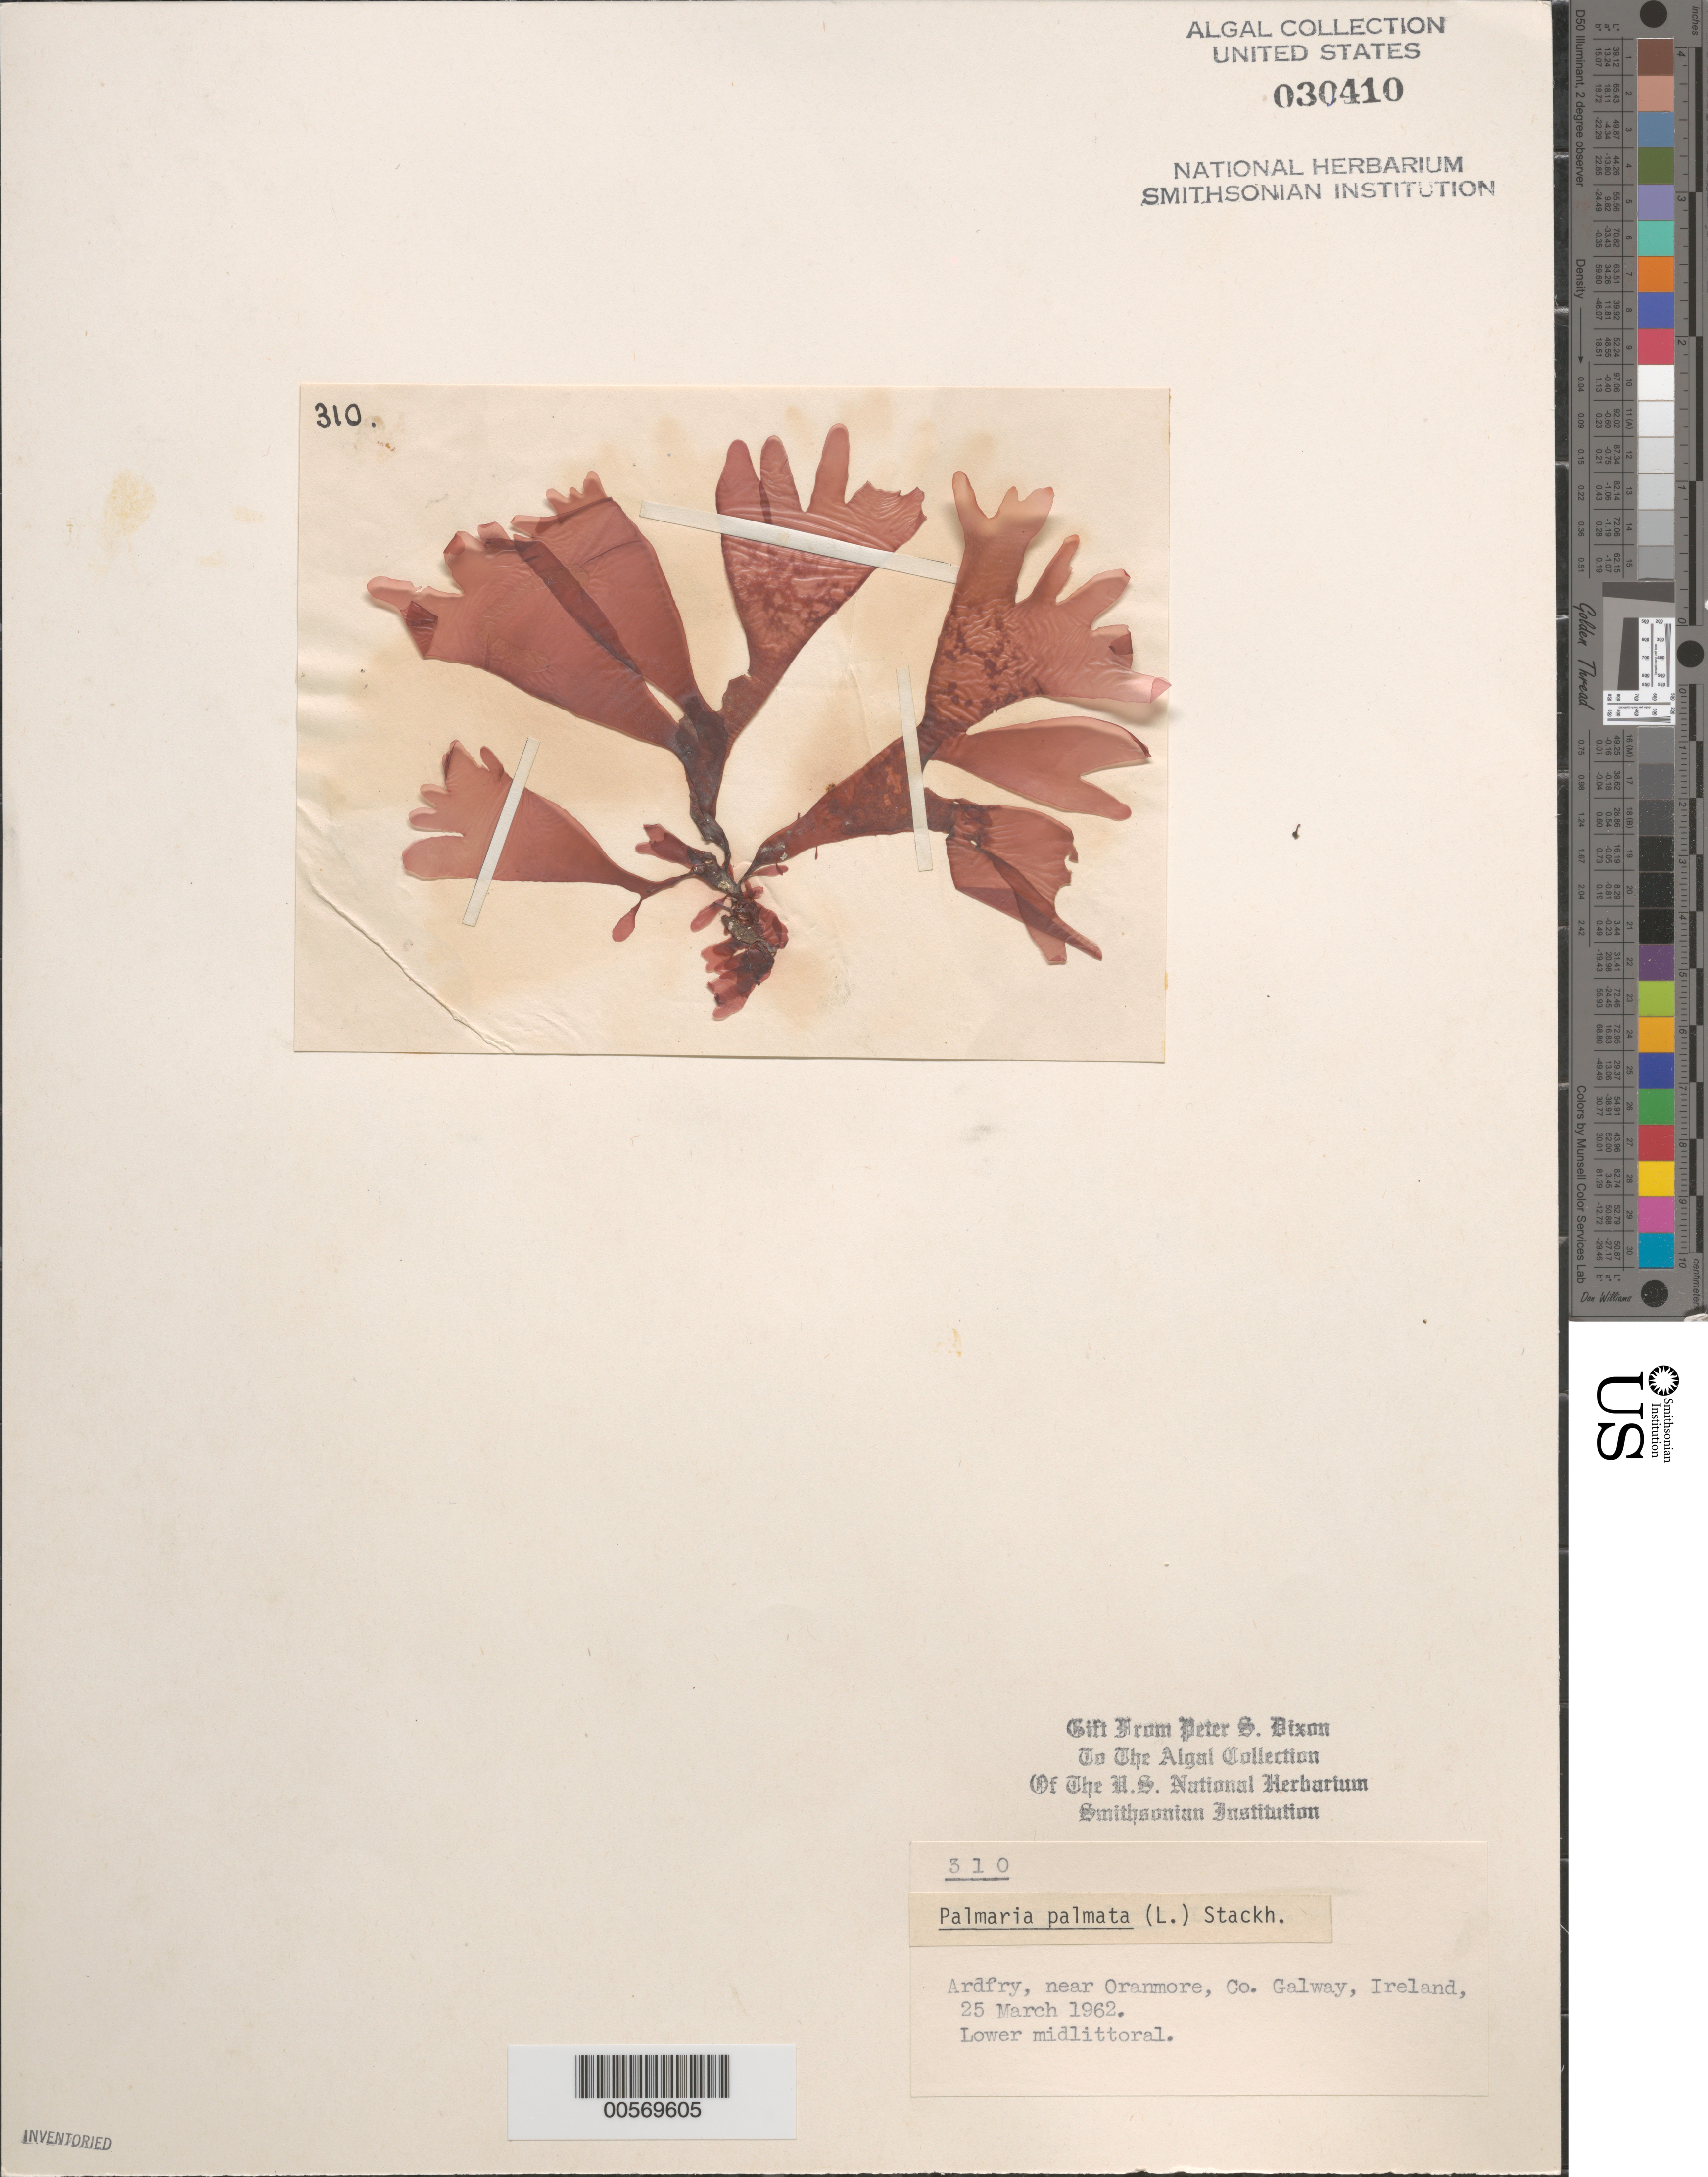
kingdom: Plantae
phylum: Rhodophyta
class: Florideophyceae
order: Palmariales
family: Palmariaceae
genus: Palmaria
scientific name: Palmaria palmata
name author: (L.) F. Weber & D. Mohr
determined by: Dixon, P. S.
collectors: P. S. Dixon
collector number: PSD 310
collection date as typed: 25 Mar 1952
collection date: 1952-03-25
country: Ireland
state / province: Connaught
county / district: Galway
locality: Ardfry, near Oranmore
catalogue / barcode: US 30410